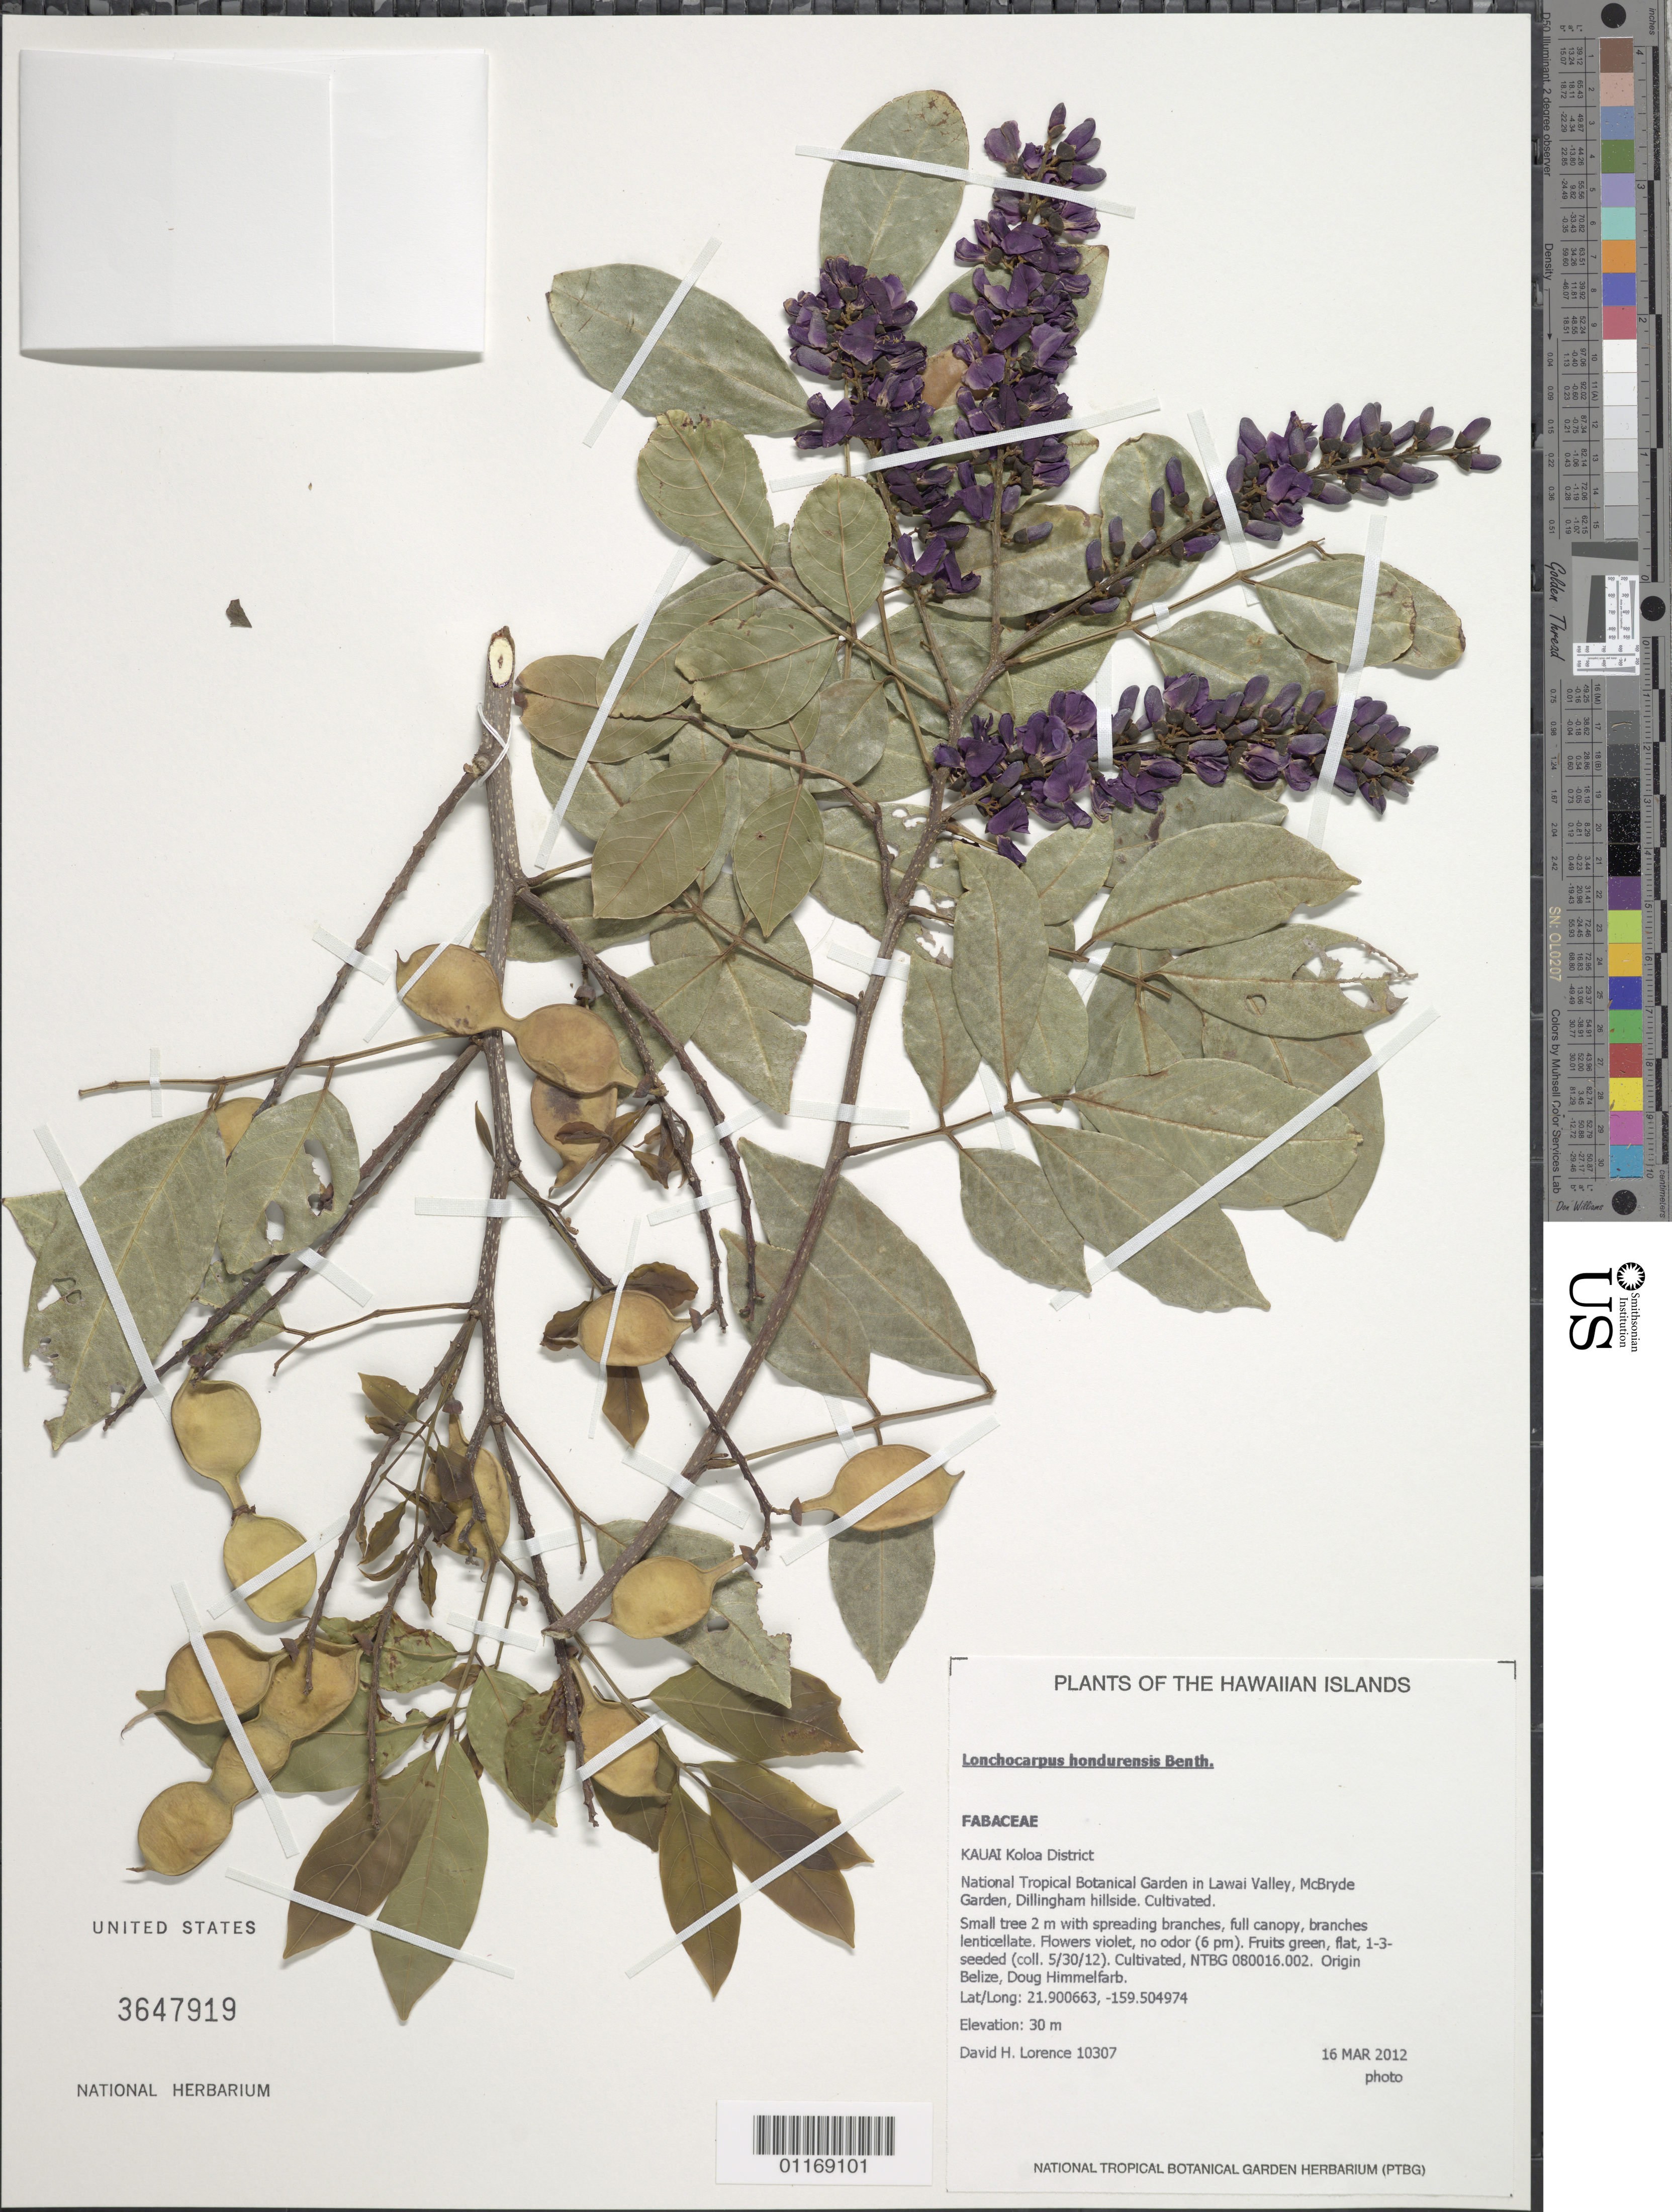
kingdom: Plantae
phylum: Tracheophyta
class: Magnoliopsida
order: Fabales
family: Fabaceae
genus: Lonchocarpus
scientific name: Lonchocarpus hondurensis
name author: Benth.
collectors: D. Lorence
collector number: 10307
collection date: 2012-03-16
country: United States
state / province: Hawaii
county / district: Kauai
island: Kaua'i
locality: National Tropical Botanical Garden in Lawai Valley, McBryde Garden, Dillingham hillside.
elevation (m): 30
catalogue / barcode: US 3647919